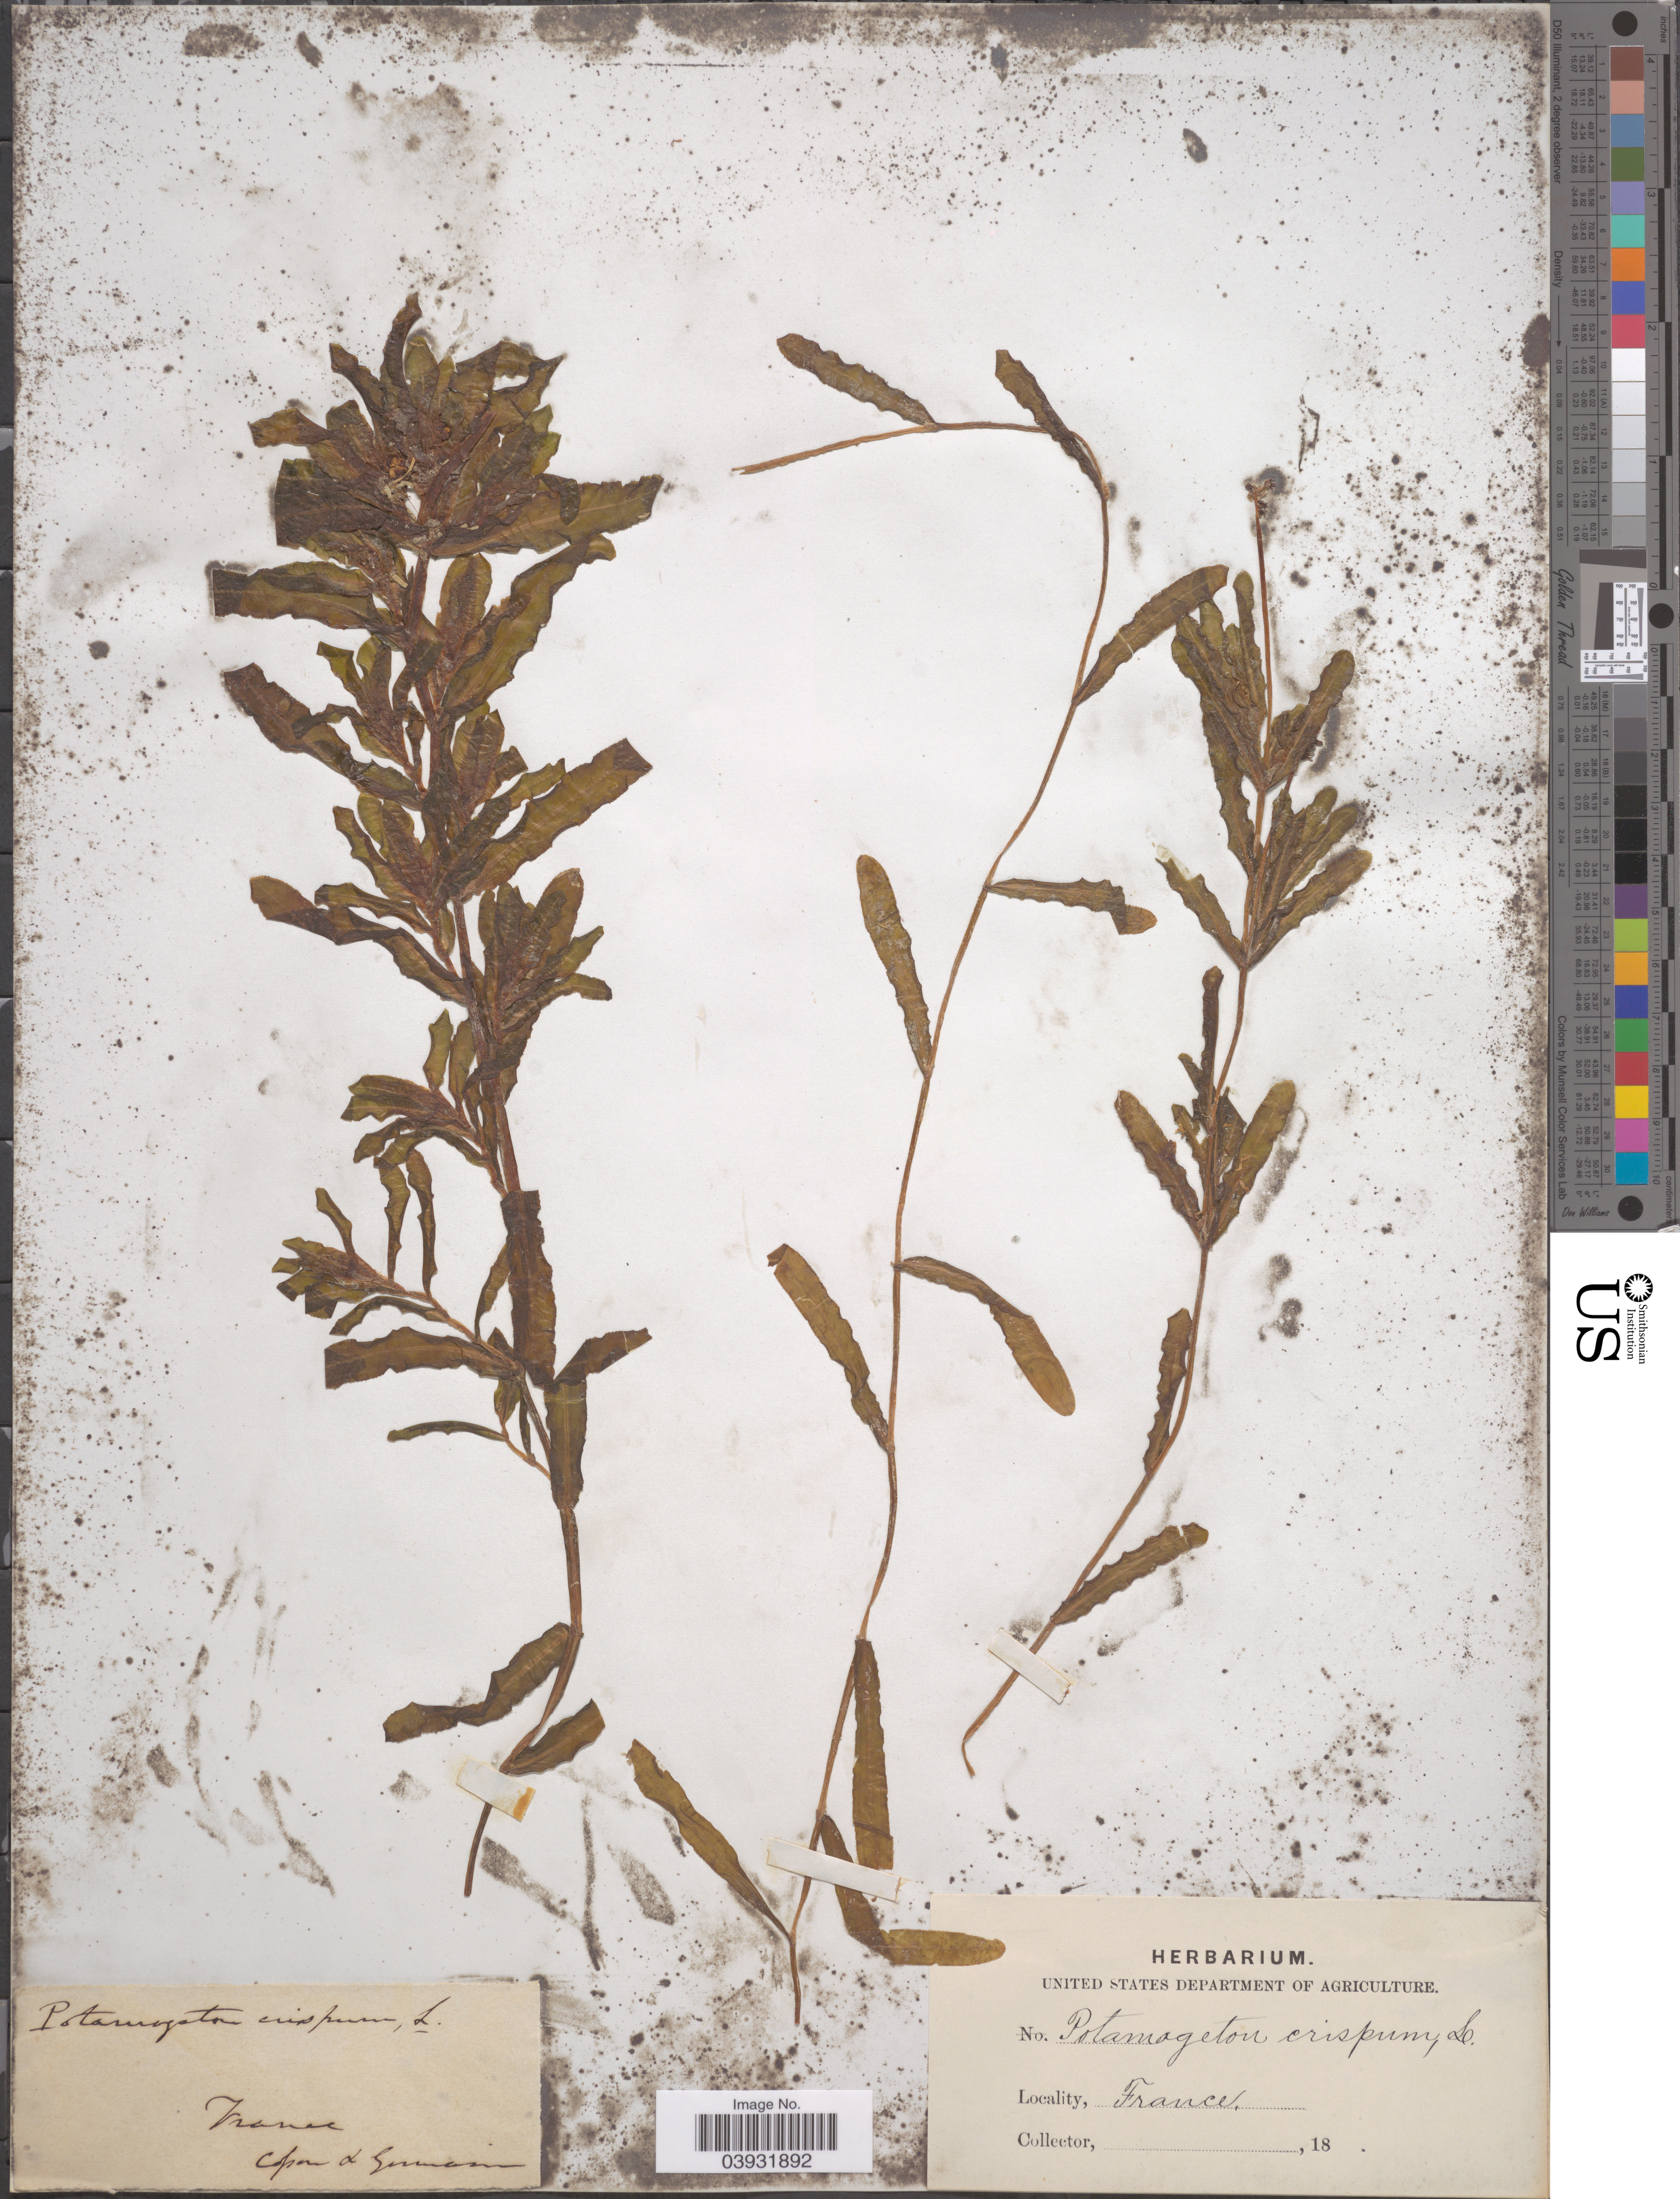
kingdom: Plantae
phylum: Tracheophyta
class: Liliopsida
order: Alismatales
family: Potamogetonaceae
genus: Potamogeton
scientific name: Potamogeton crispus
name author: L.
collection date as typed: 18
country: France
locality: Comte de Saint-Germain